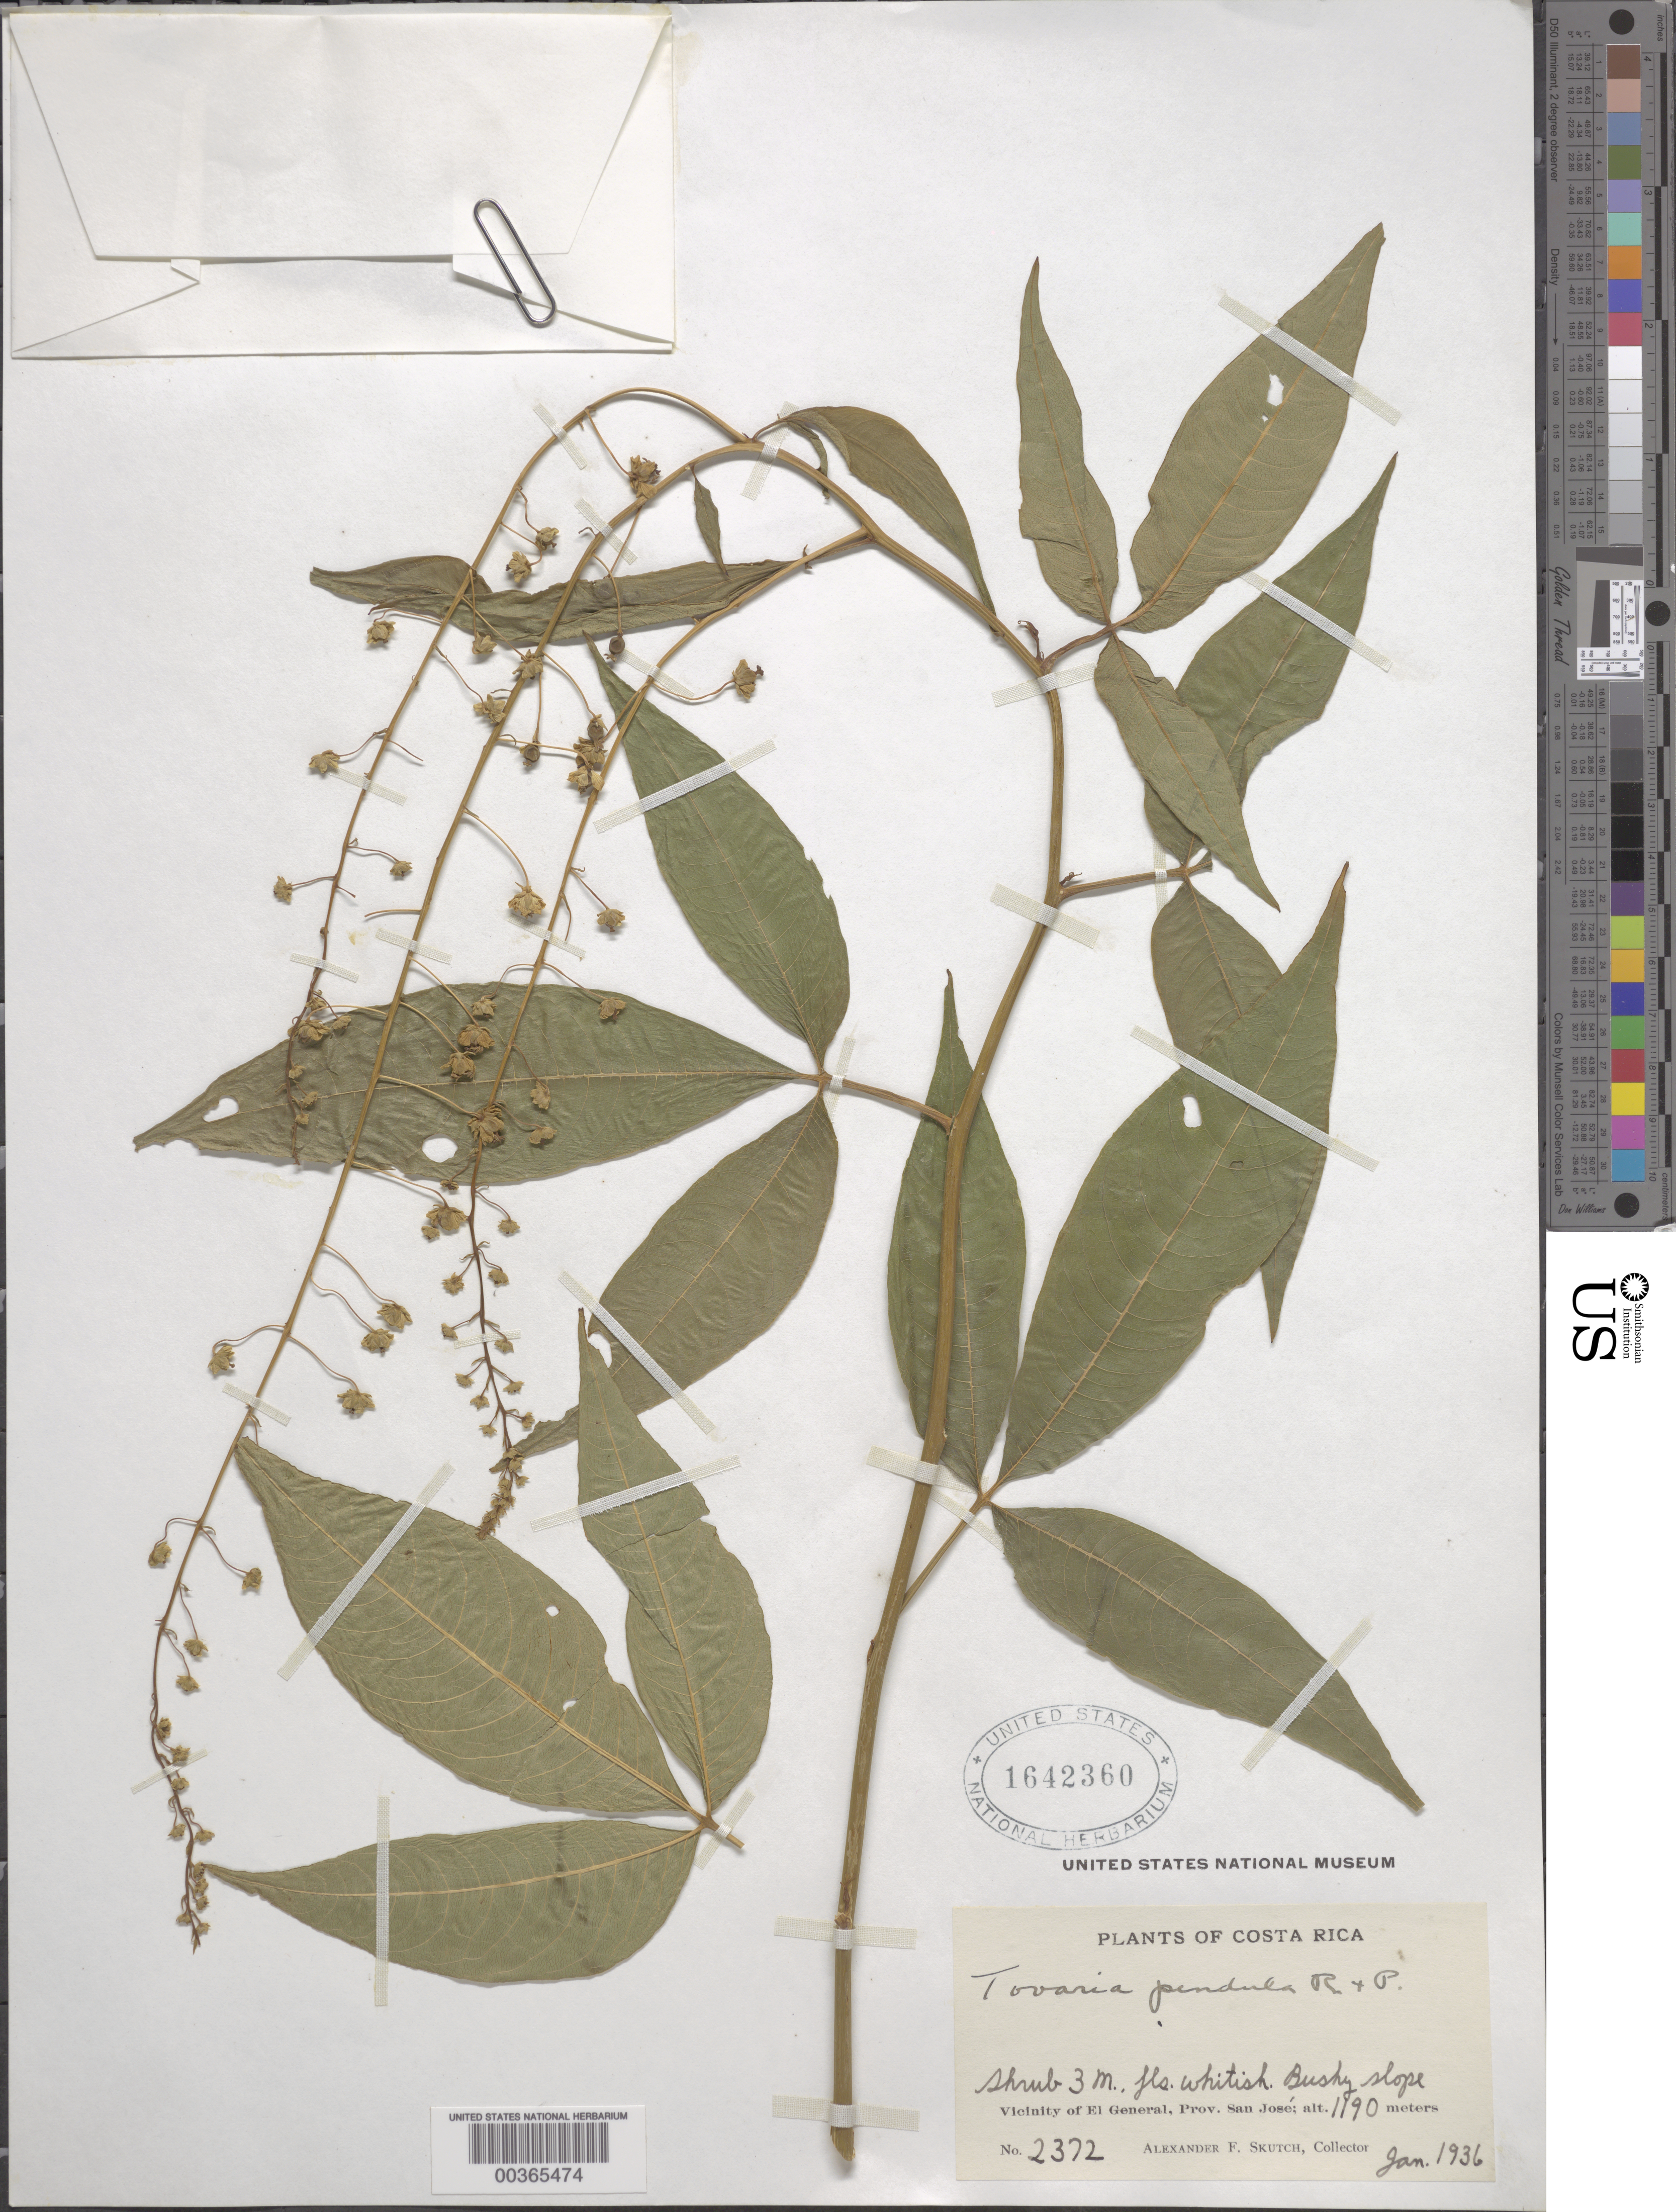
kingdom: Plantae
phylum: Tracheophyta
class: Magnoliopsida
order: Brassicales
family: Tovariaceae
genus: Tovaria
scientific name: Tovaria pendula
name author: Ruiz & Pav.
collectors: A. F. Skutch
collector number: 2372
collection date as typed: Jan 1936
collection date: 1936-01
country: Costa Rica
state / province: San José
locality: Vicinity of el general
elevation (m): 1190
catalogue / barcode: US 1642360